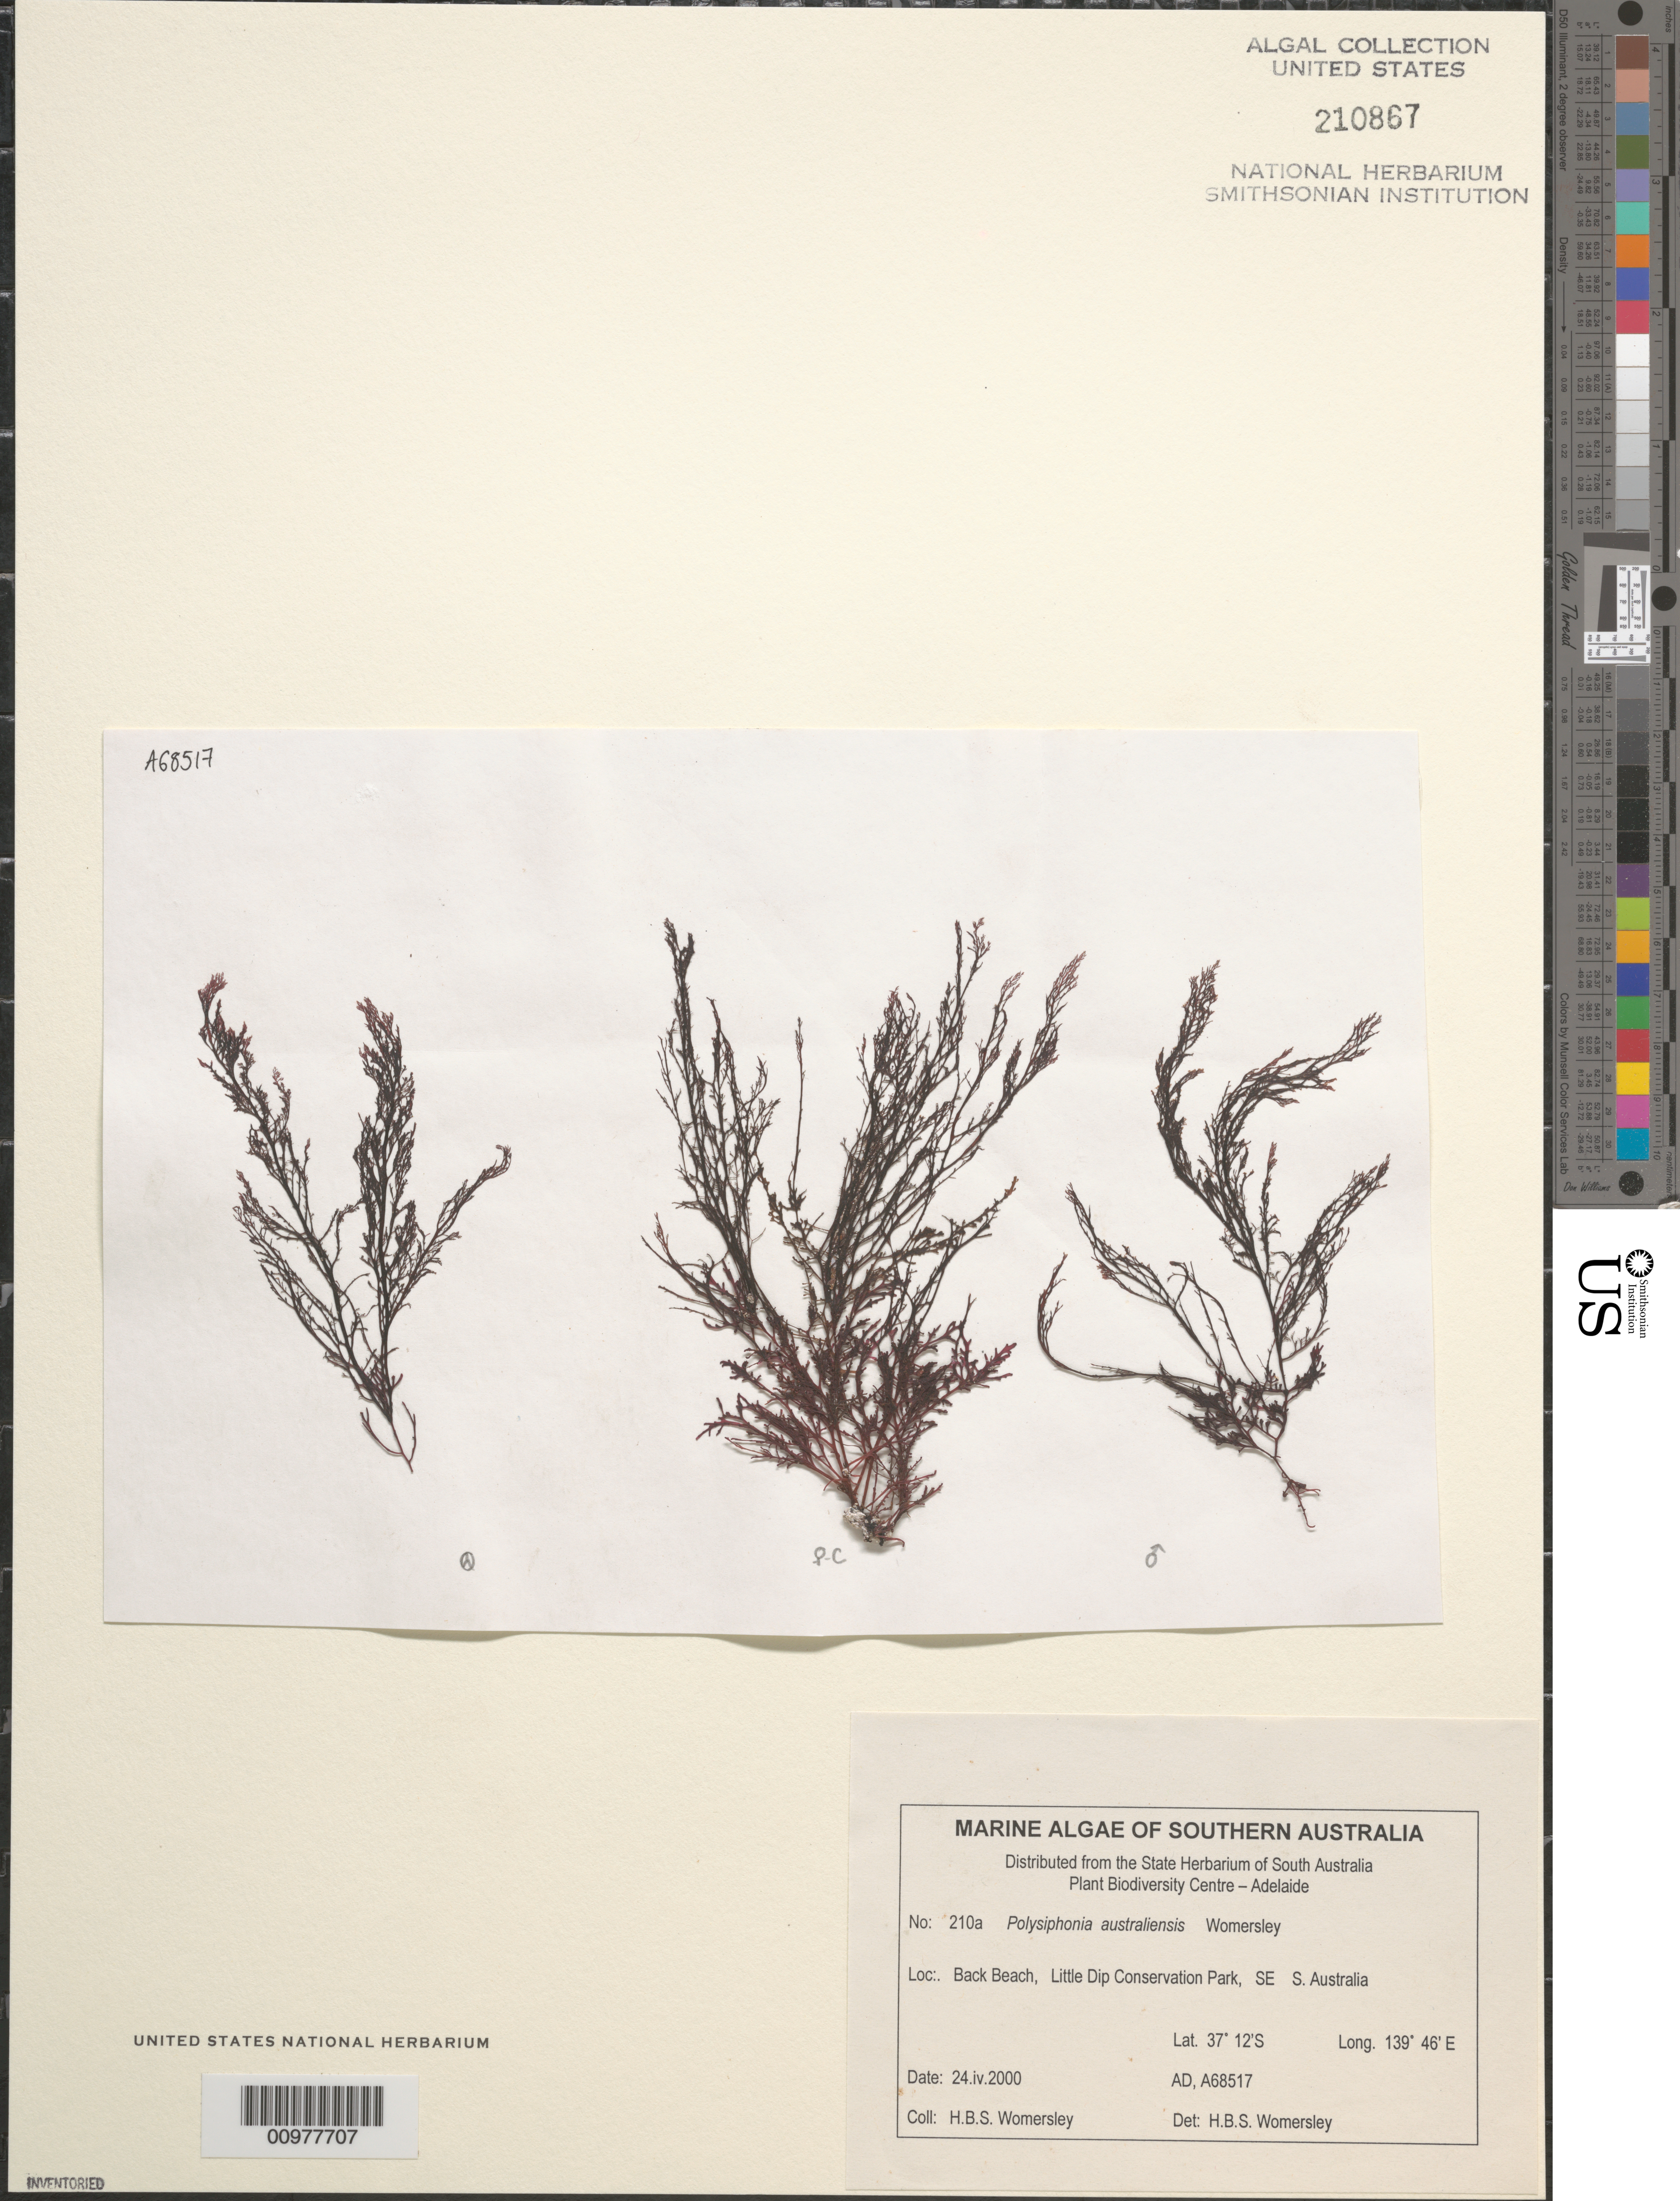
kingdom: Plantae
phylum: Rhodophyta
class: Florideophyceae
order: Ceramiales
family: Rhodomelaceae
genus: Polysiphonia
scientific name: Polysiphonia australiensis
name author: Womersley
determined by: Womersley, H. B. S.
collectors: H. B. S. Womersley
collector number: AD A68517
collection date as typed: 24 Apr 2000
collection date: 2000-04-24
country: Australia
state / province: South Australia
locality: Back Beach, Little Dip Conservation Park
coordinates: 37 12'S, 139 46'E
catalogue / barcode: US 210867